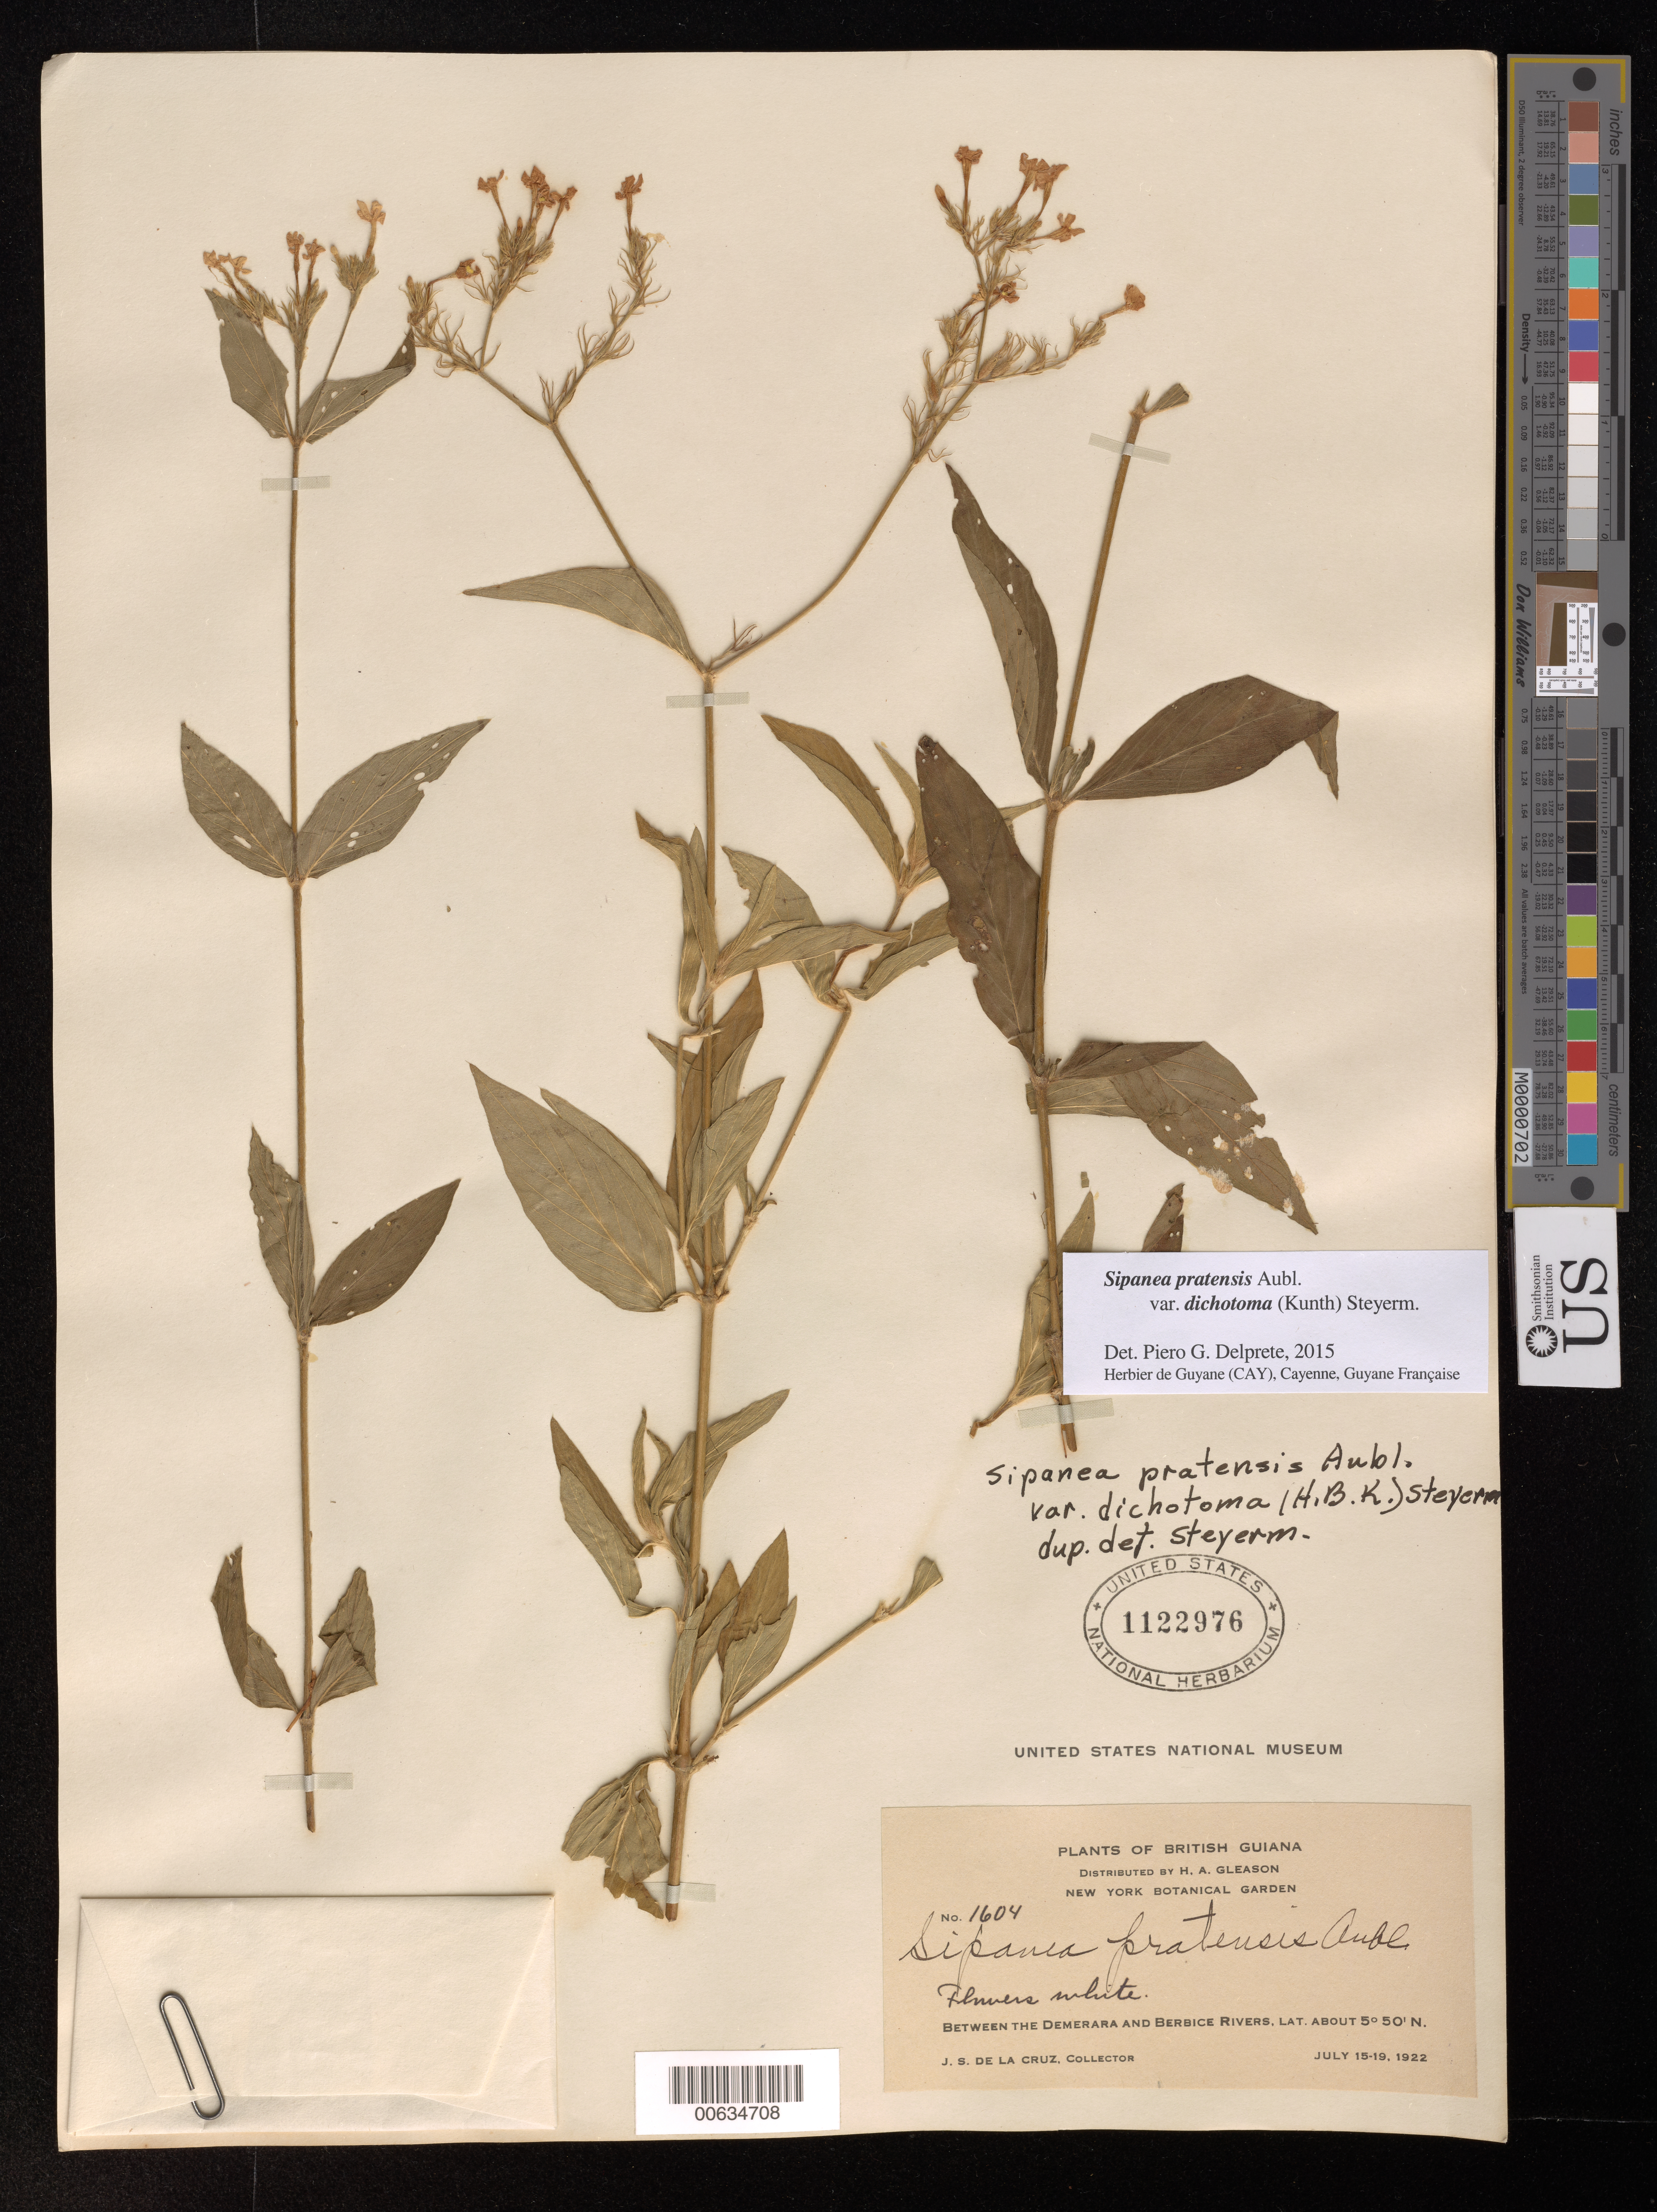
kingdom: Plantae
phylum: Tracheophyta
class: Magnoliopsida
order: Gentianales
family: Rubiaceae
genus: Sipanea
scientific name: Sipanea pratensis var. dichotoma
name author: (Kunth) Steyerm.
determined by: Steyermark, Julian A., (VEN)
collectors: J. S. de la Cruz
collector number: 1604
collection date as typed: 15-Jul-22 to 19-Jul-22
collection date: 1922-07-15/1922-07-19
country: Guyana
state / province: U. Demerara-Berbice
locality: Demerara River to the Berbice River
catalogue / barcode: US 1122976